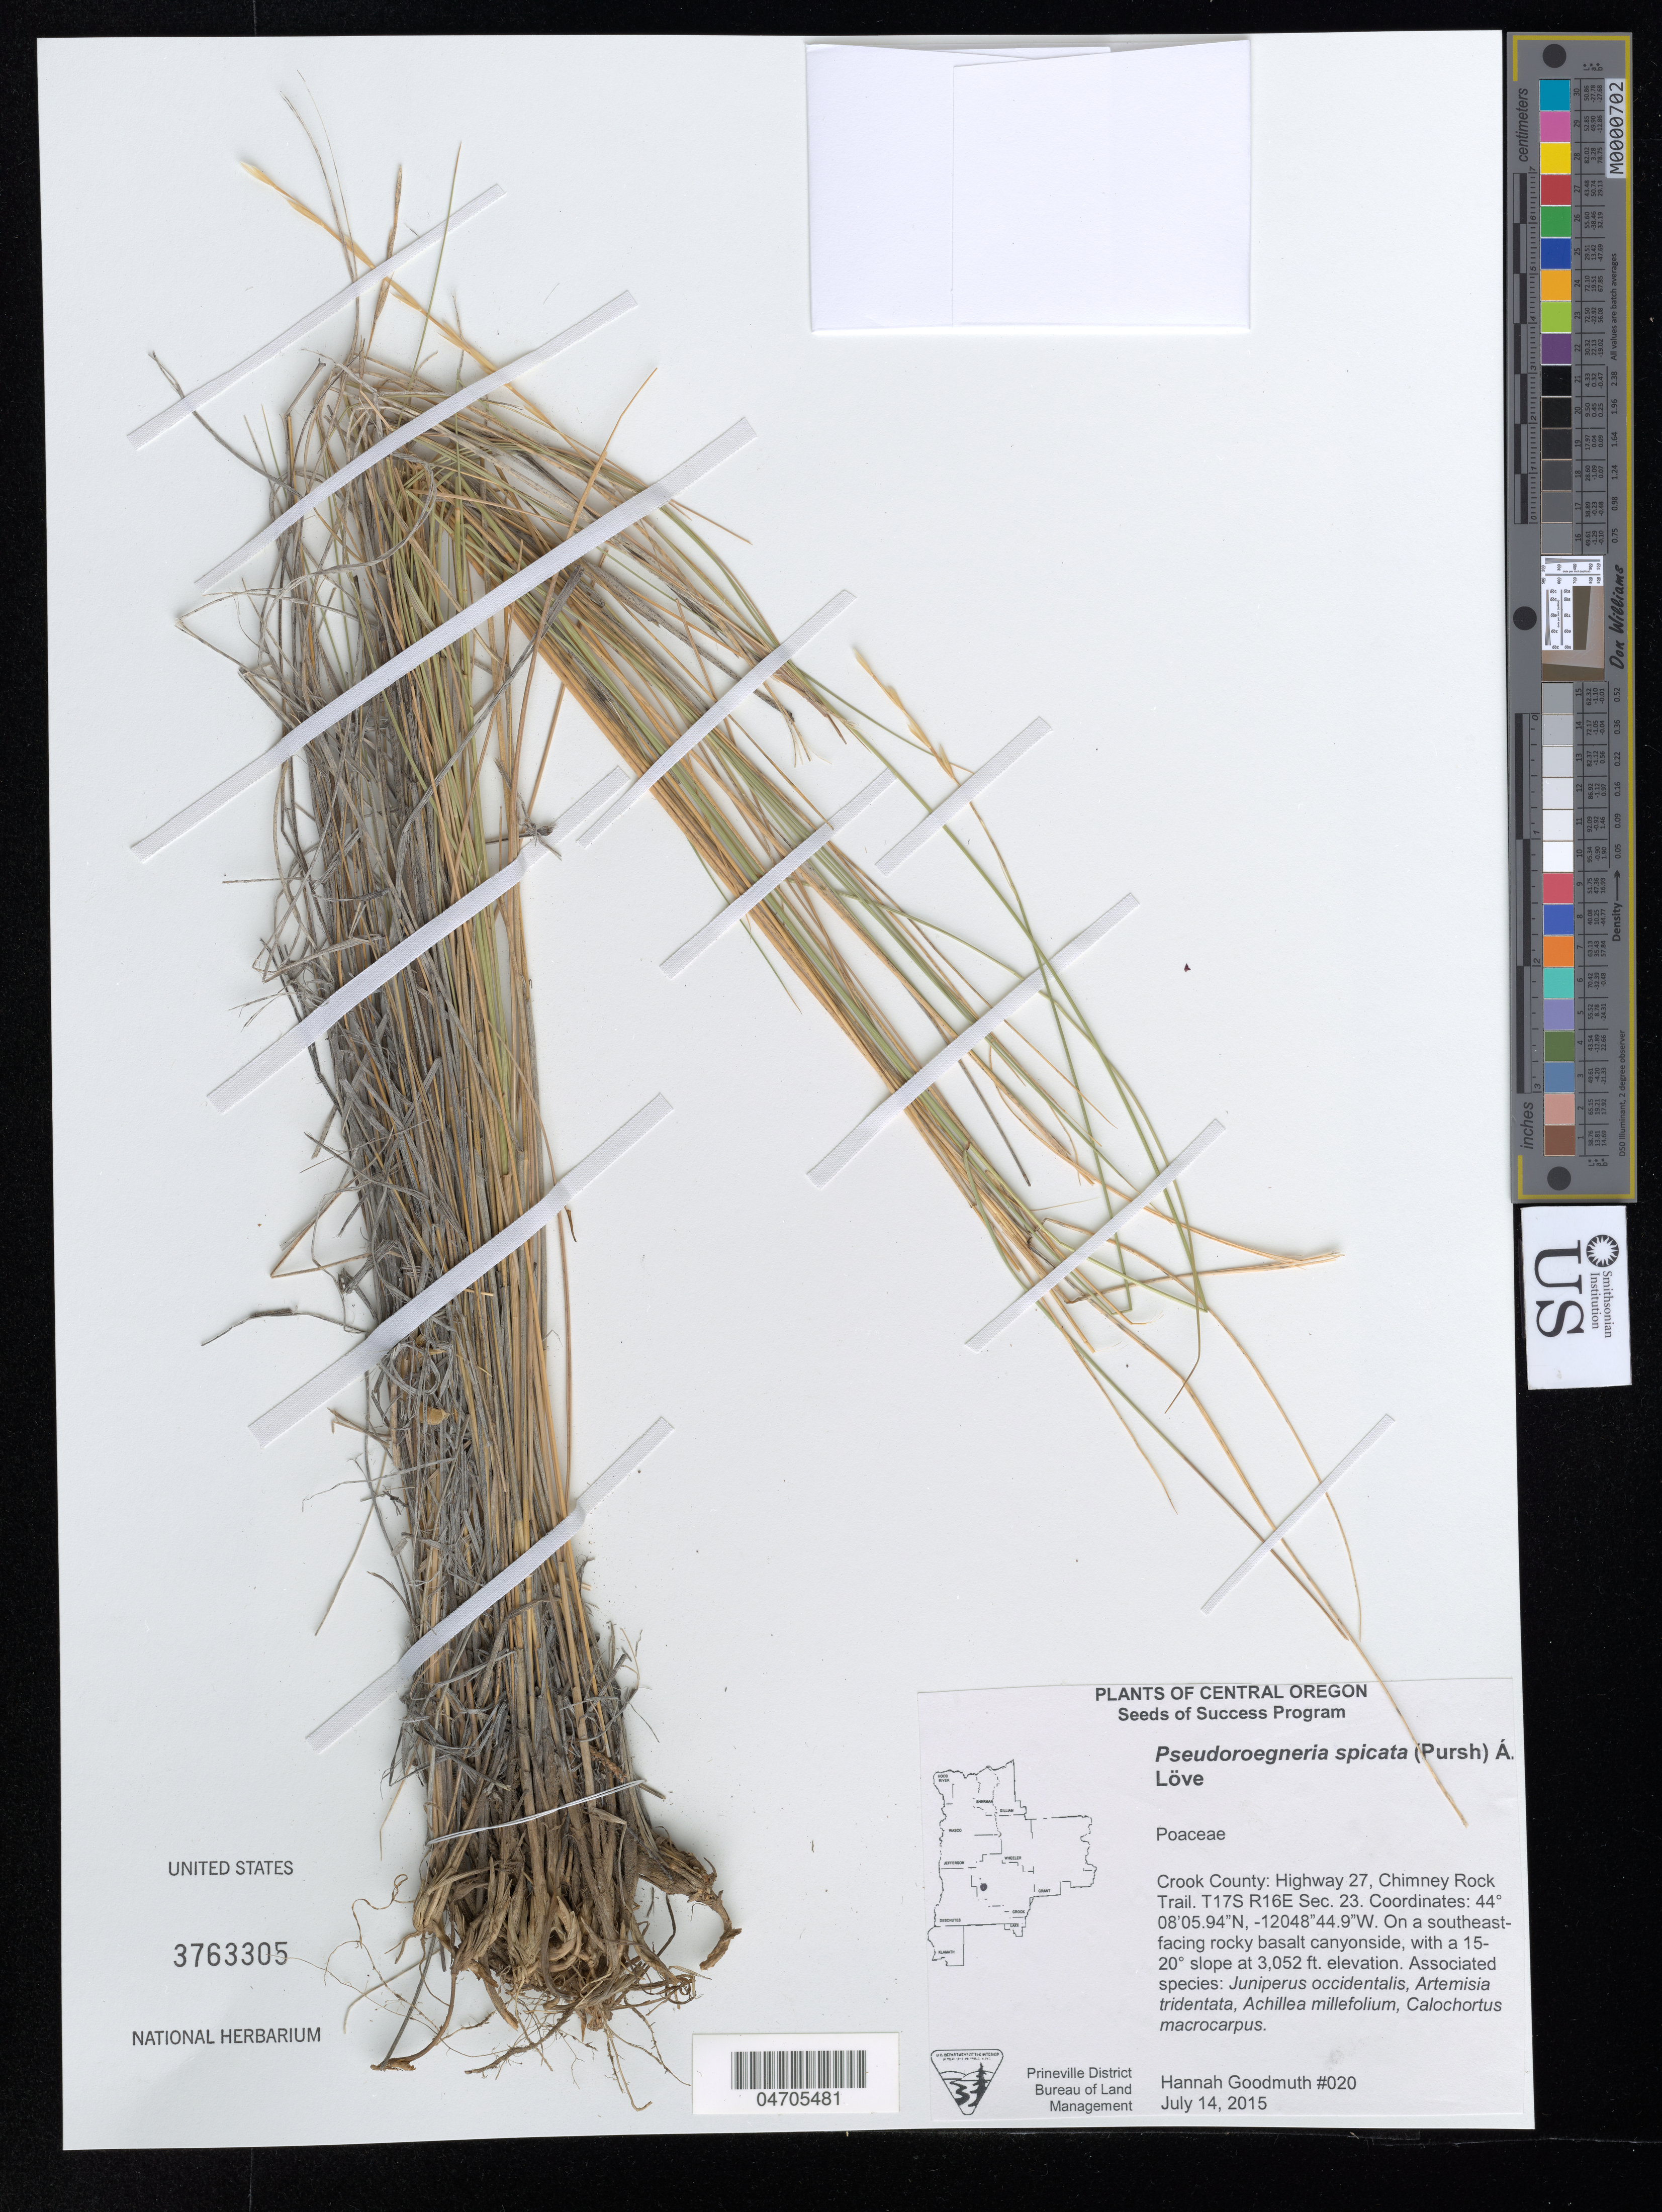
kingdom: Plantae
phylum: Tracheophyta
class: Liliopsida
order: Poales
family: Poaceae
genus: Pseudoroegneria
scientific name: Pseudoroegneria spicata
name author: (Pursh) Á. Löve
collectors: H. Goodmuth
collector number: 020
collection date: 2015-07-14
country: United States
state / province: Oregon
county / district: Crook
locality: Central Oregon. Crook County: Highway 27, Chimney Rock Trail. T17S R16E Sec. 23. On a southeast-facing rocky basalt canyonside.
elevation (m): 930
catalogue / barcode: US 3763305